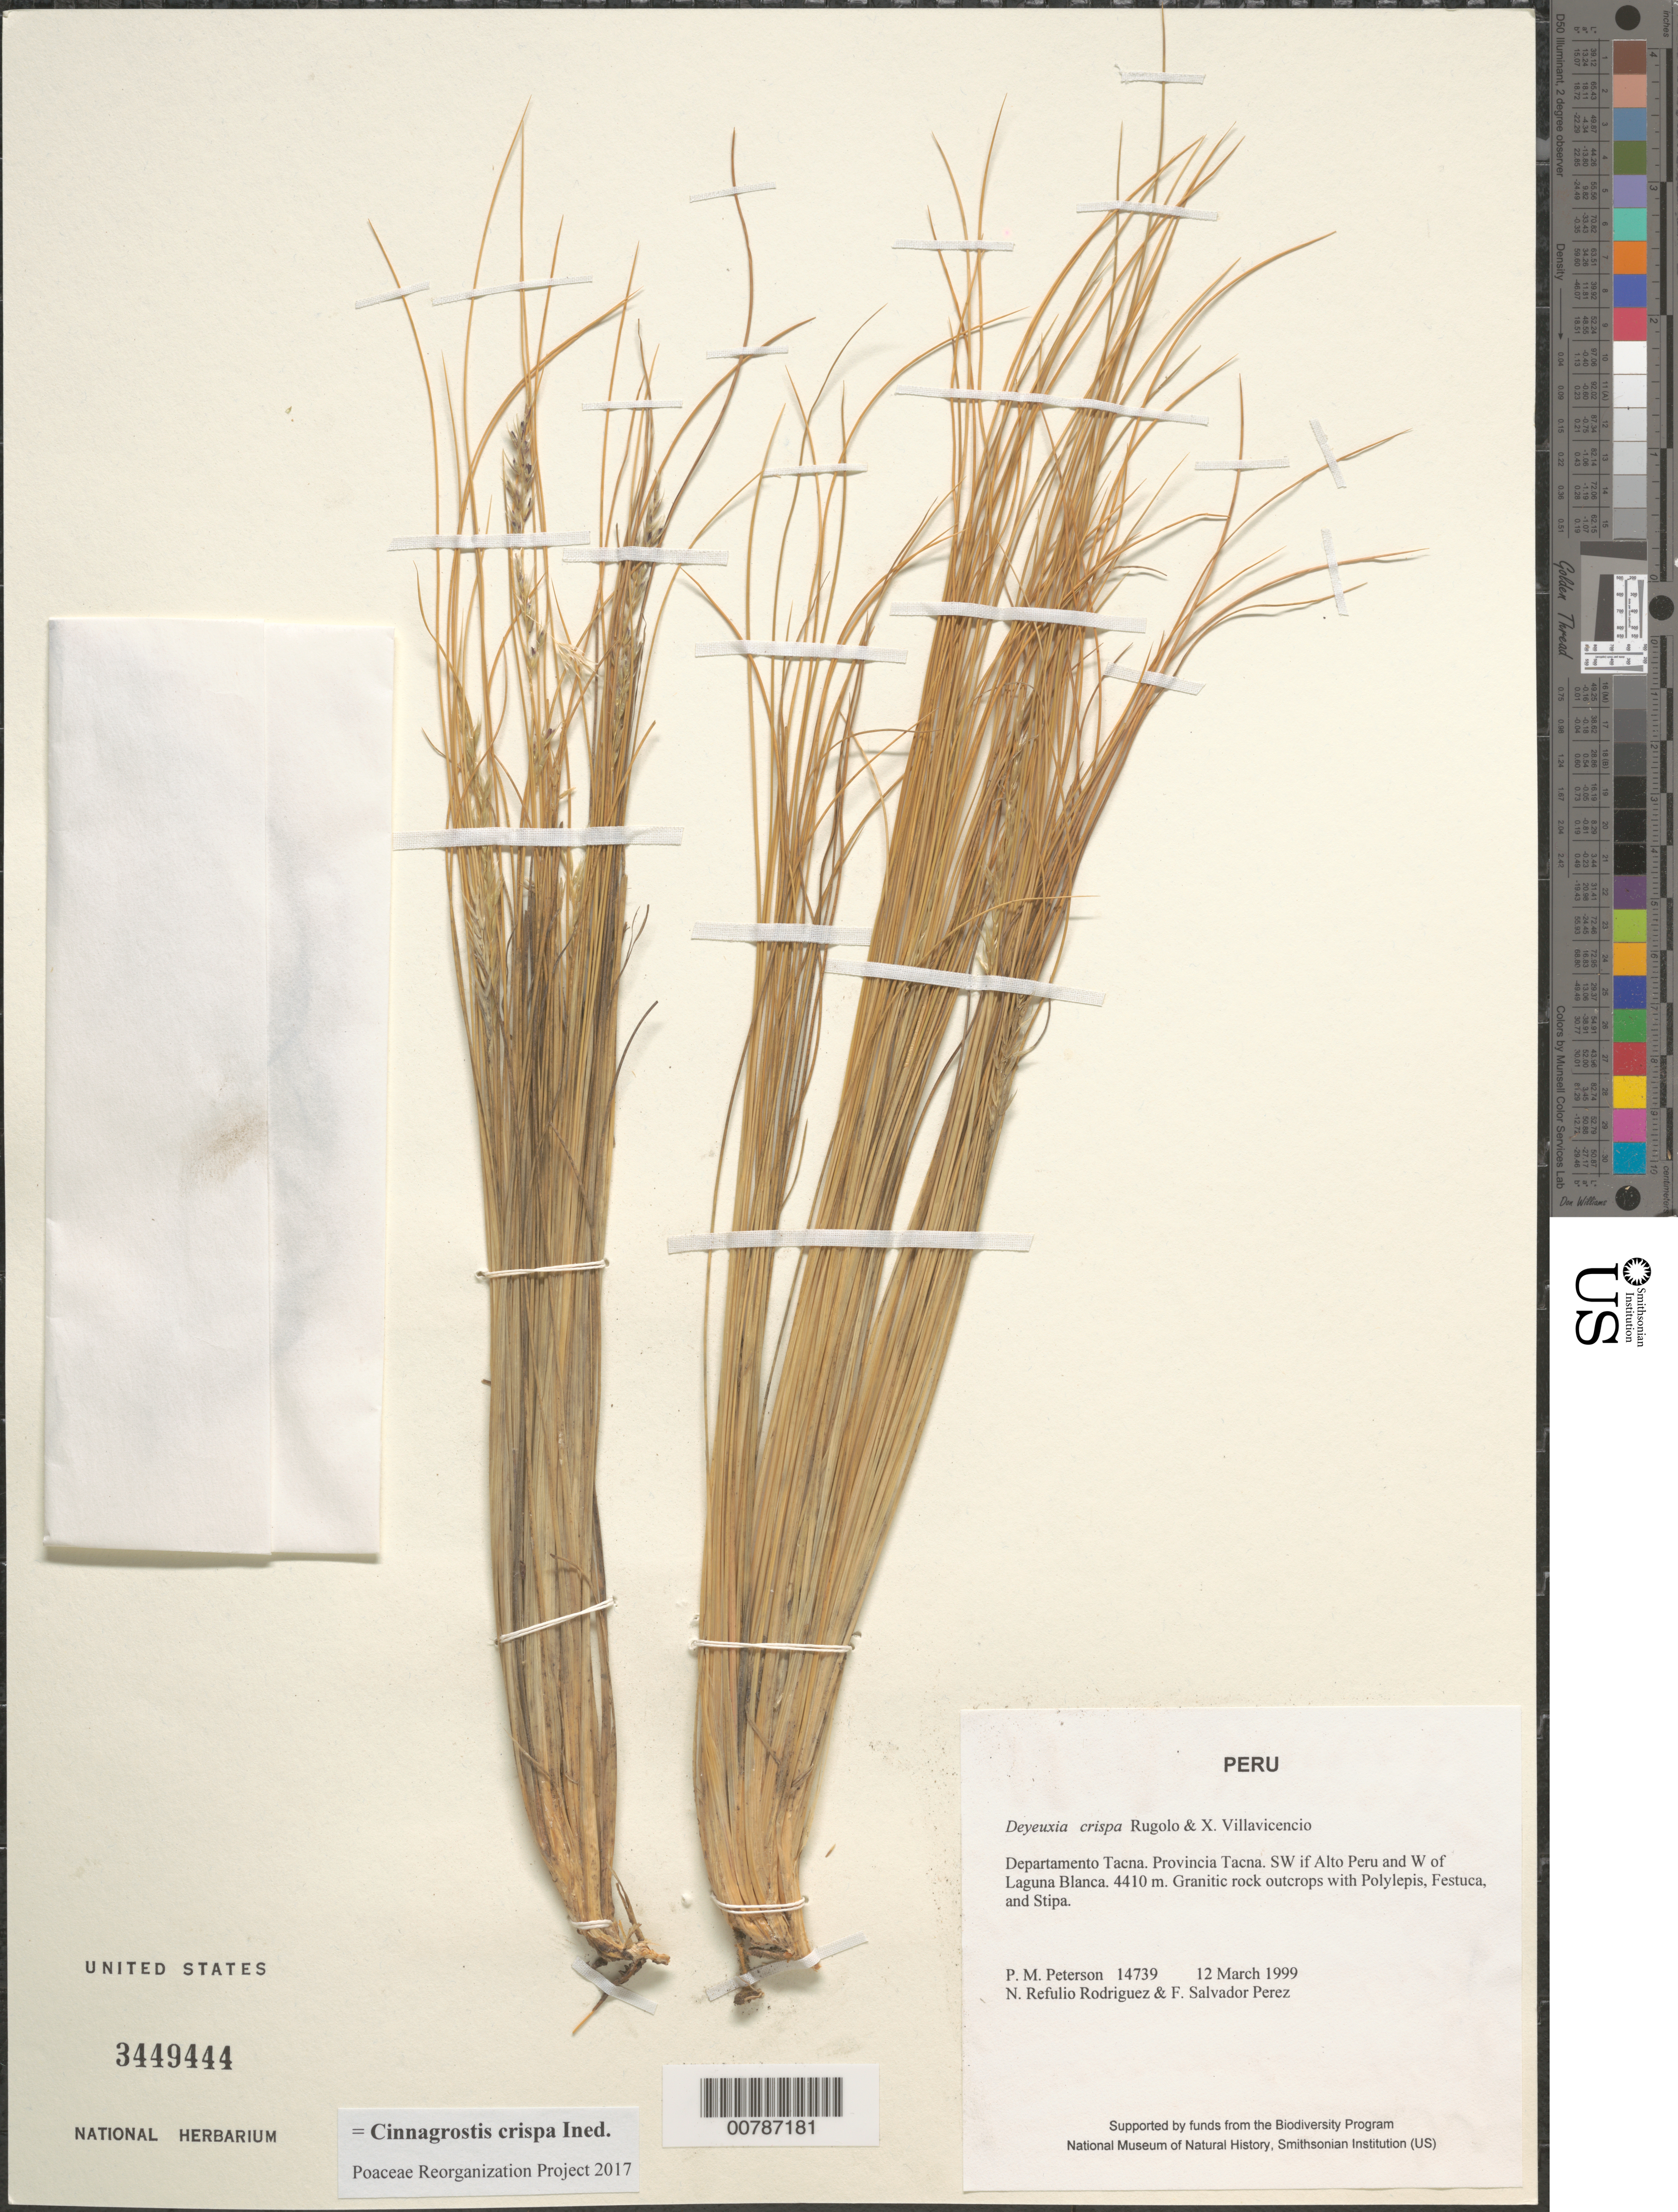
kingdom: Plantae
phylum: Tracheophyta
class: Liliopsida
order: Poales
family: Poaceae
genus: Cinnagrostis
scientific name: Cinnagrostis crispa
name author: (Rúgolo & Villav.) P.M. Peterson et al.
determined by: Poaceae Reorganization Project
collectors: P. M. Peterson, N. Refulio-Rodríguez & F. Salvador Perez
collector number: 14739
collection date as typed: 12 Mar 1999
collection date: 1999-03-12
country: Peru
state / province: Tacna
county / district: Tacna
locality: SW of Alto Peru and W of Laguna Blanca.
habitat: Granitic rock outcrops with Polylepis, Festuca and Stipa.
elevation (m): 4410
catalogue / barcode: US 3449444